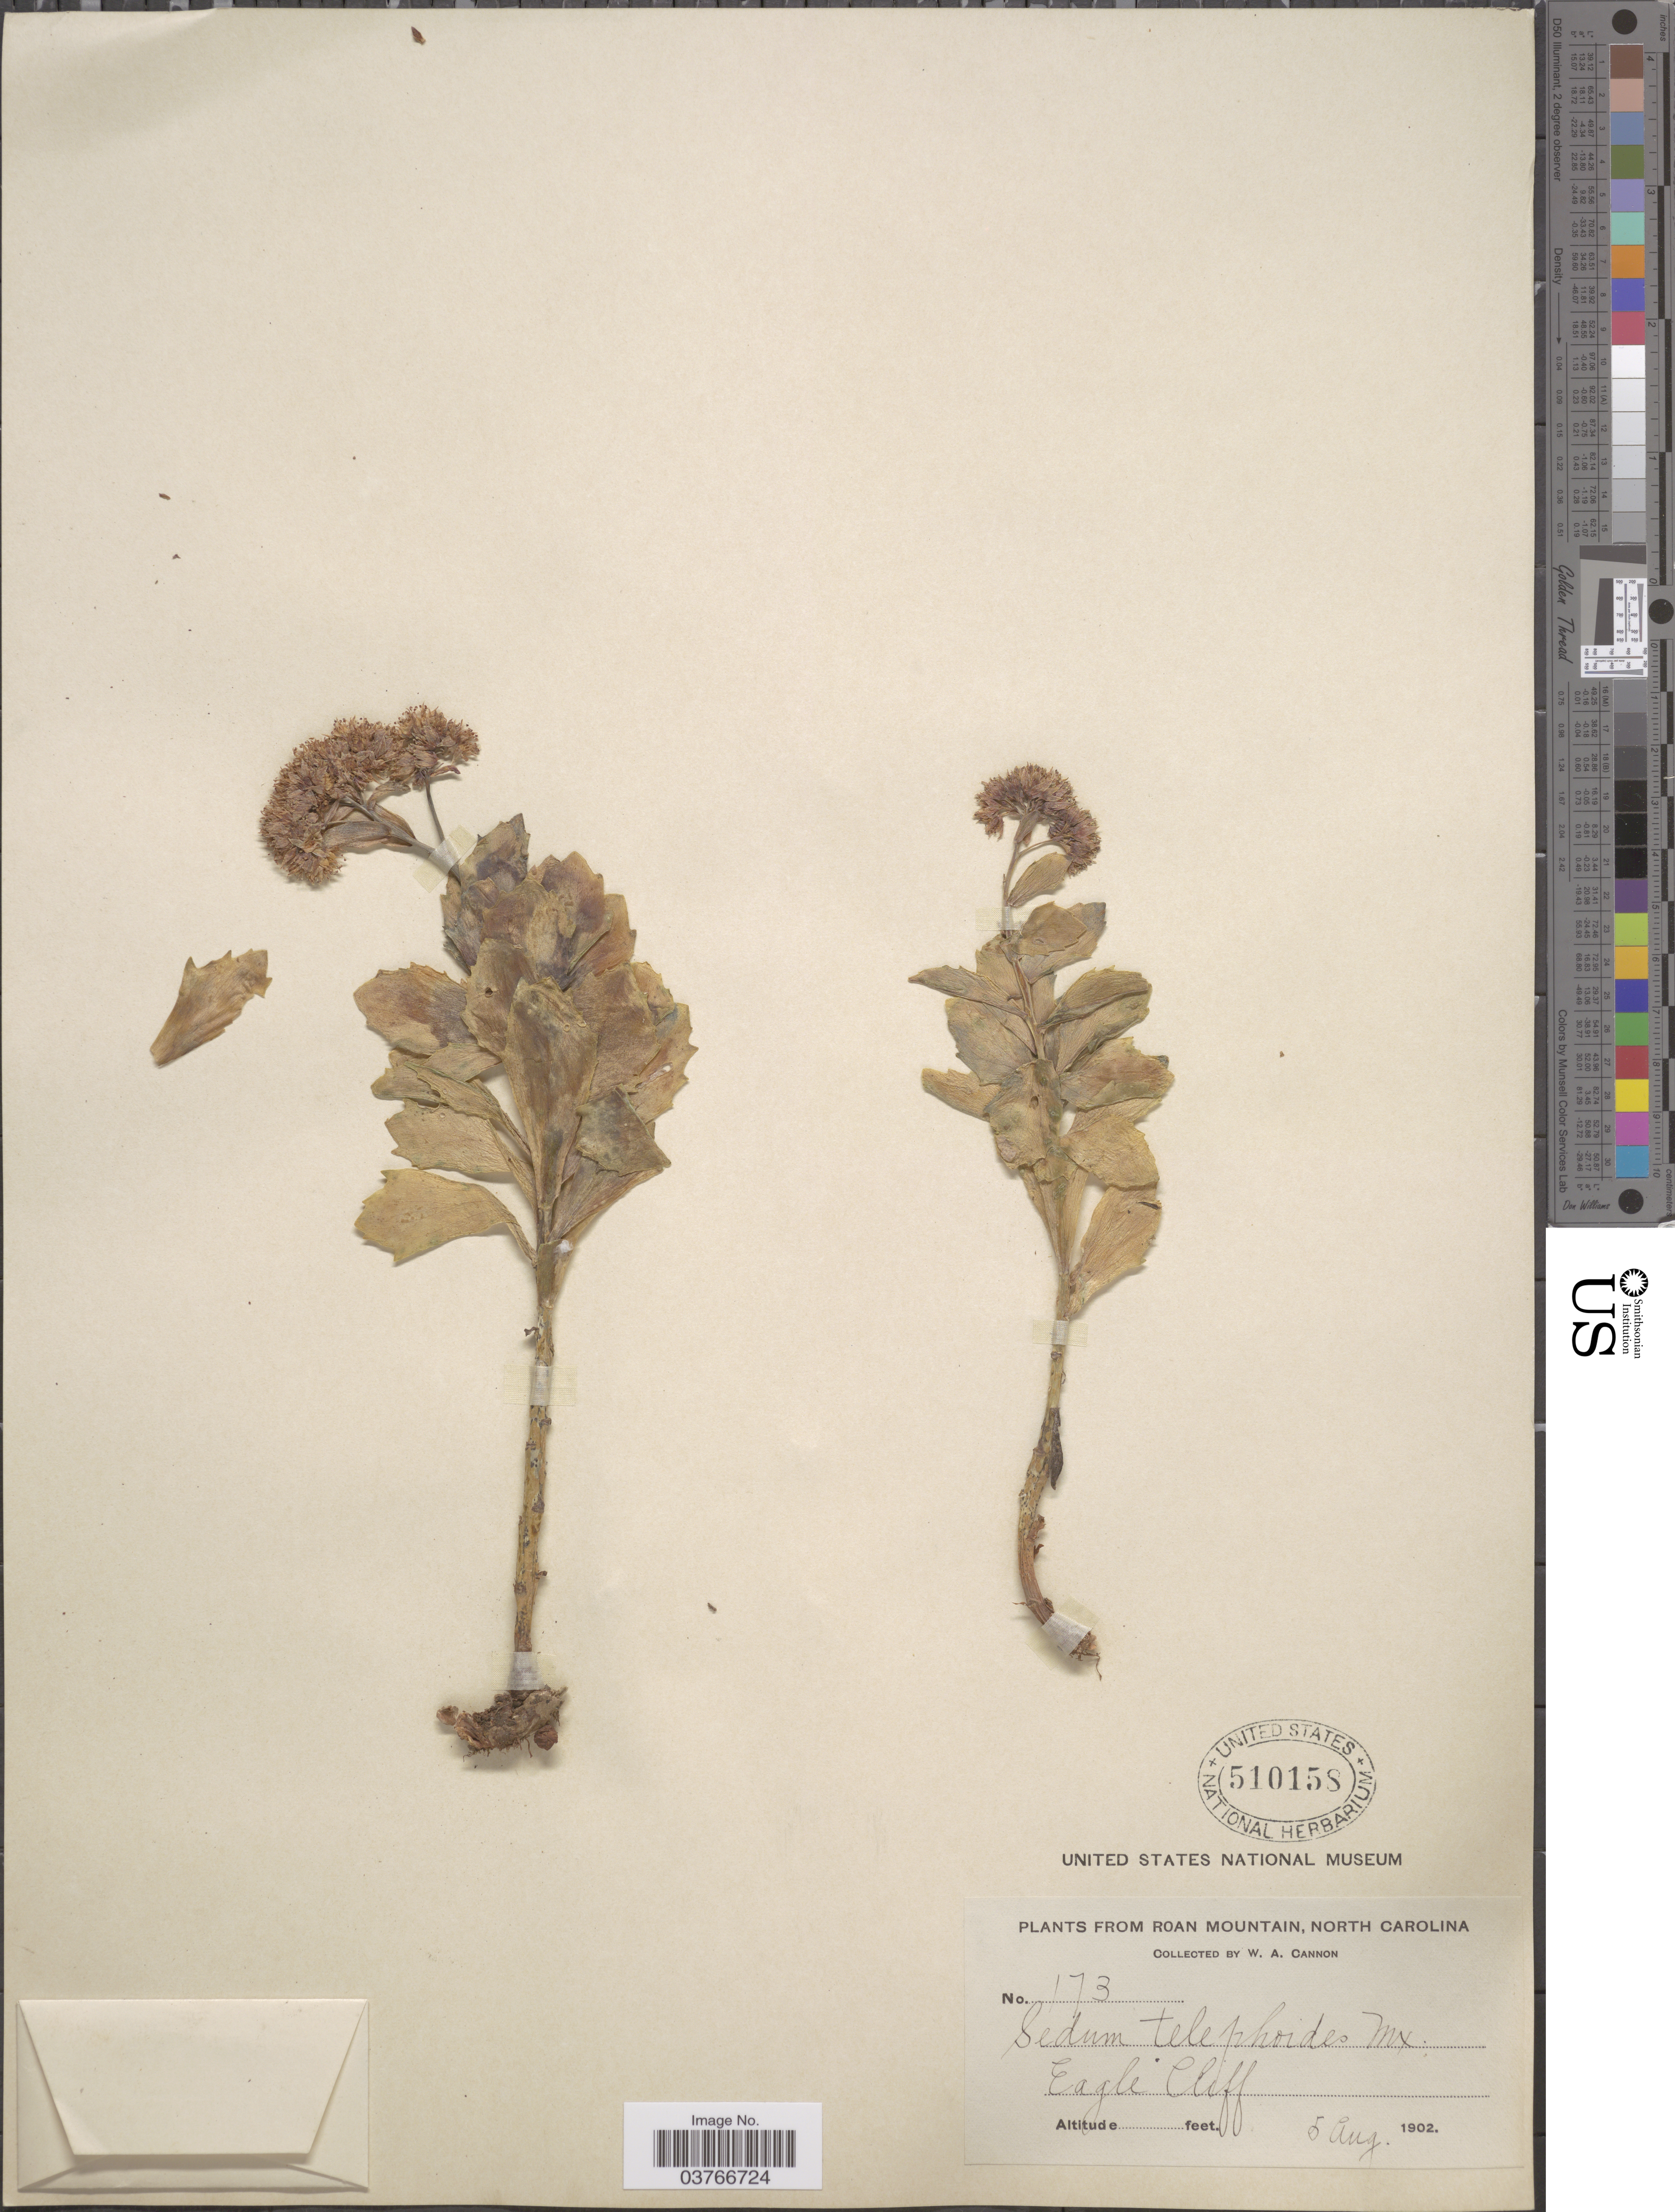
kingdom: Plantae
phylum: Tracheophyta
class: Magnoliopsida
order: Saxifragales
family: Crassulaceae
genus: Hylotelephium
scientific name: Hylotelephium telephioides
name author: (Michx.) H. Ohba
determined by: Strong, Mark T., (BOT), Smithsonian Institution - National Museum of Natural History (UNITED STATES)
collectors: W. Cannon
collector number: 173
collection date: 1902-08-05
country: United States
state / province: North Carolina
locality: Roan Mountain. Eagle Cliff.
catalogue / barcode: US 510158